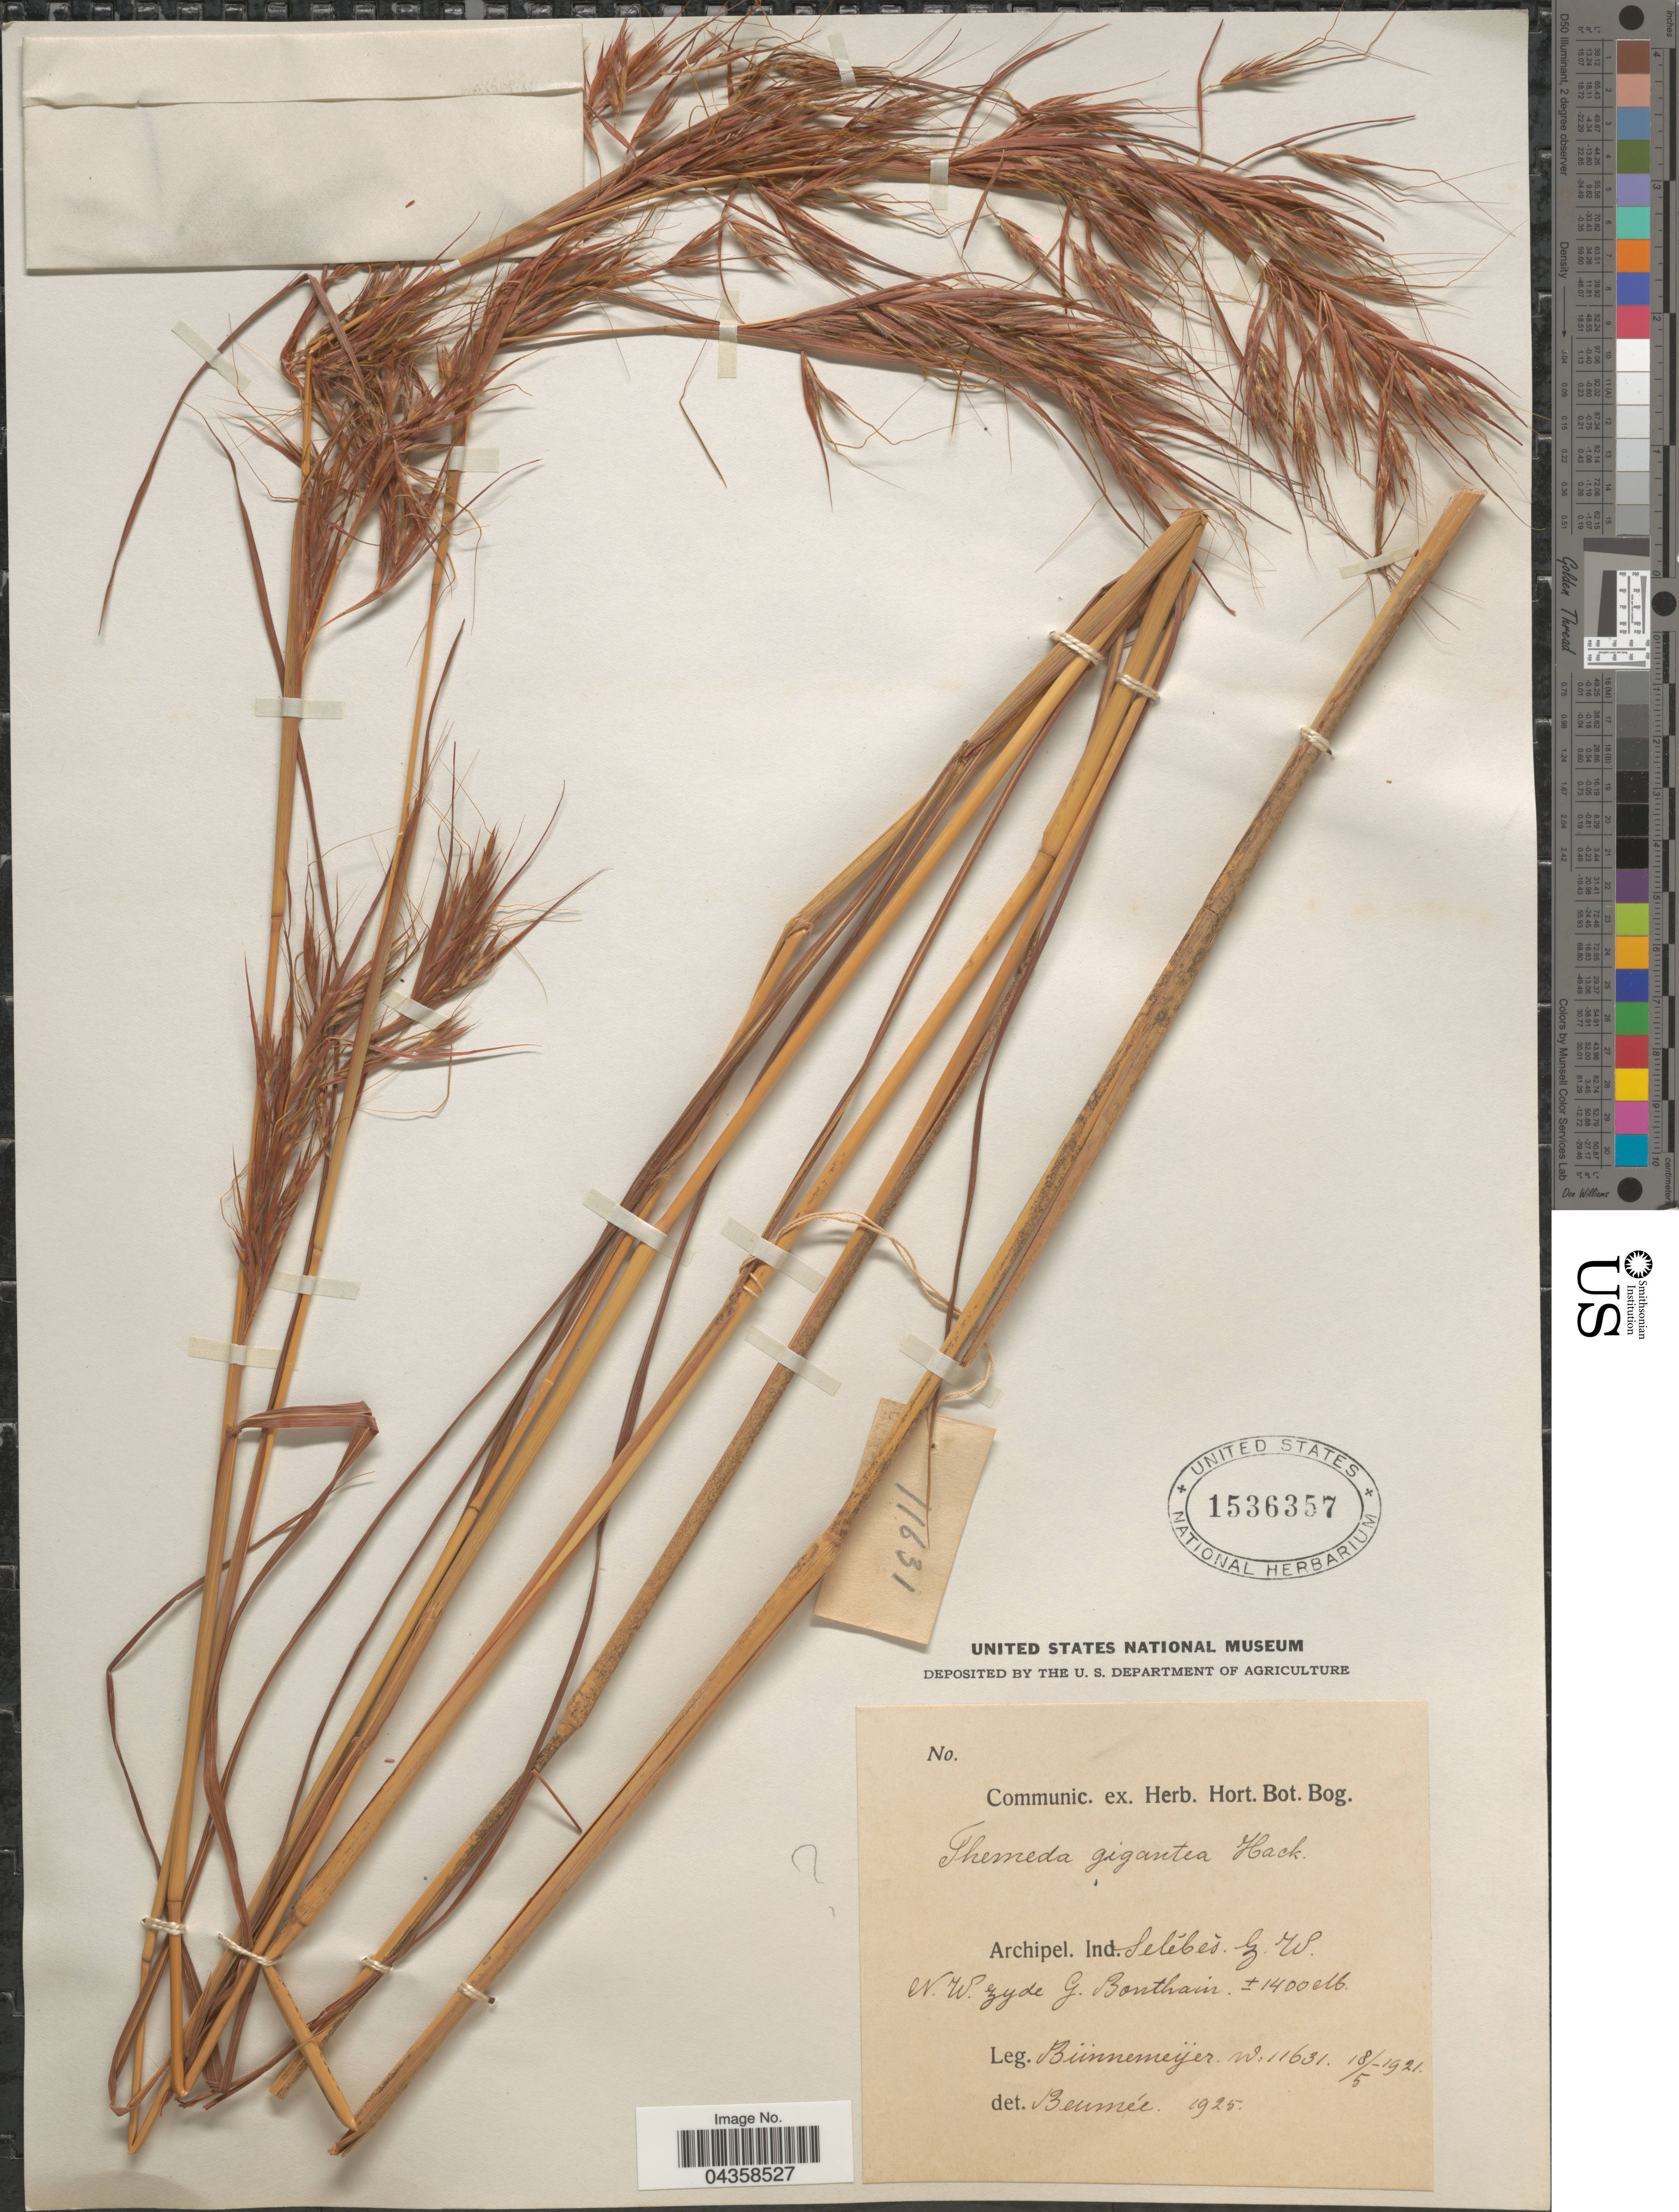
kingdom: Plantae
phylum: Tracheophyta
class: Liliopsida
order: Poales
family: Poaceae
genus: Themeda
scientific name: Themeda gigantea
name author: Hack.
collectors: -. Bunnemeijer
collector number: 11631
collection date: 1921-05-18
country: Indonesia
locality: Archipel. Ind. Selébès. Z. W. W.W. zijde G. Bonthain.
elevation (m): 1400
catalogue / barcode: US 1536357